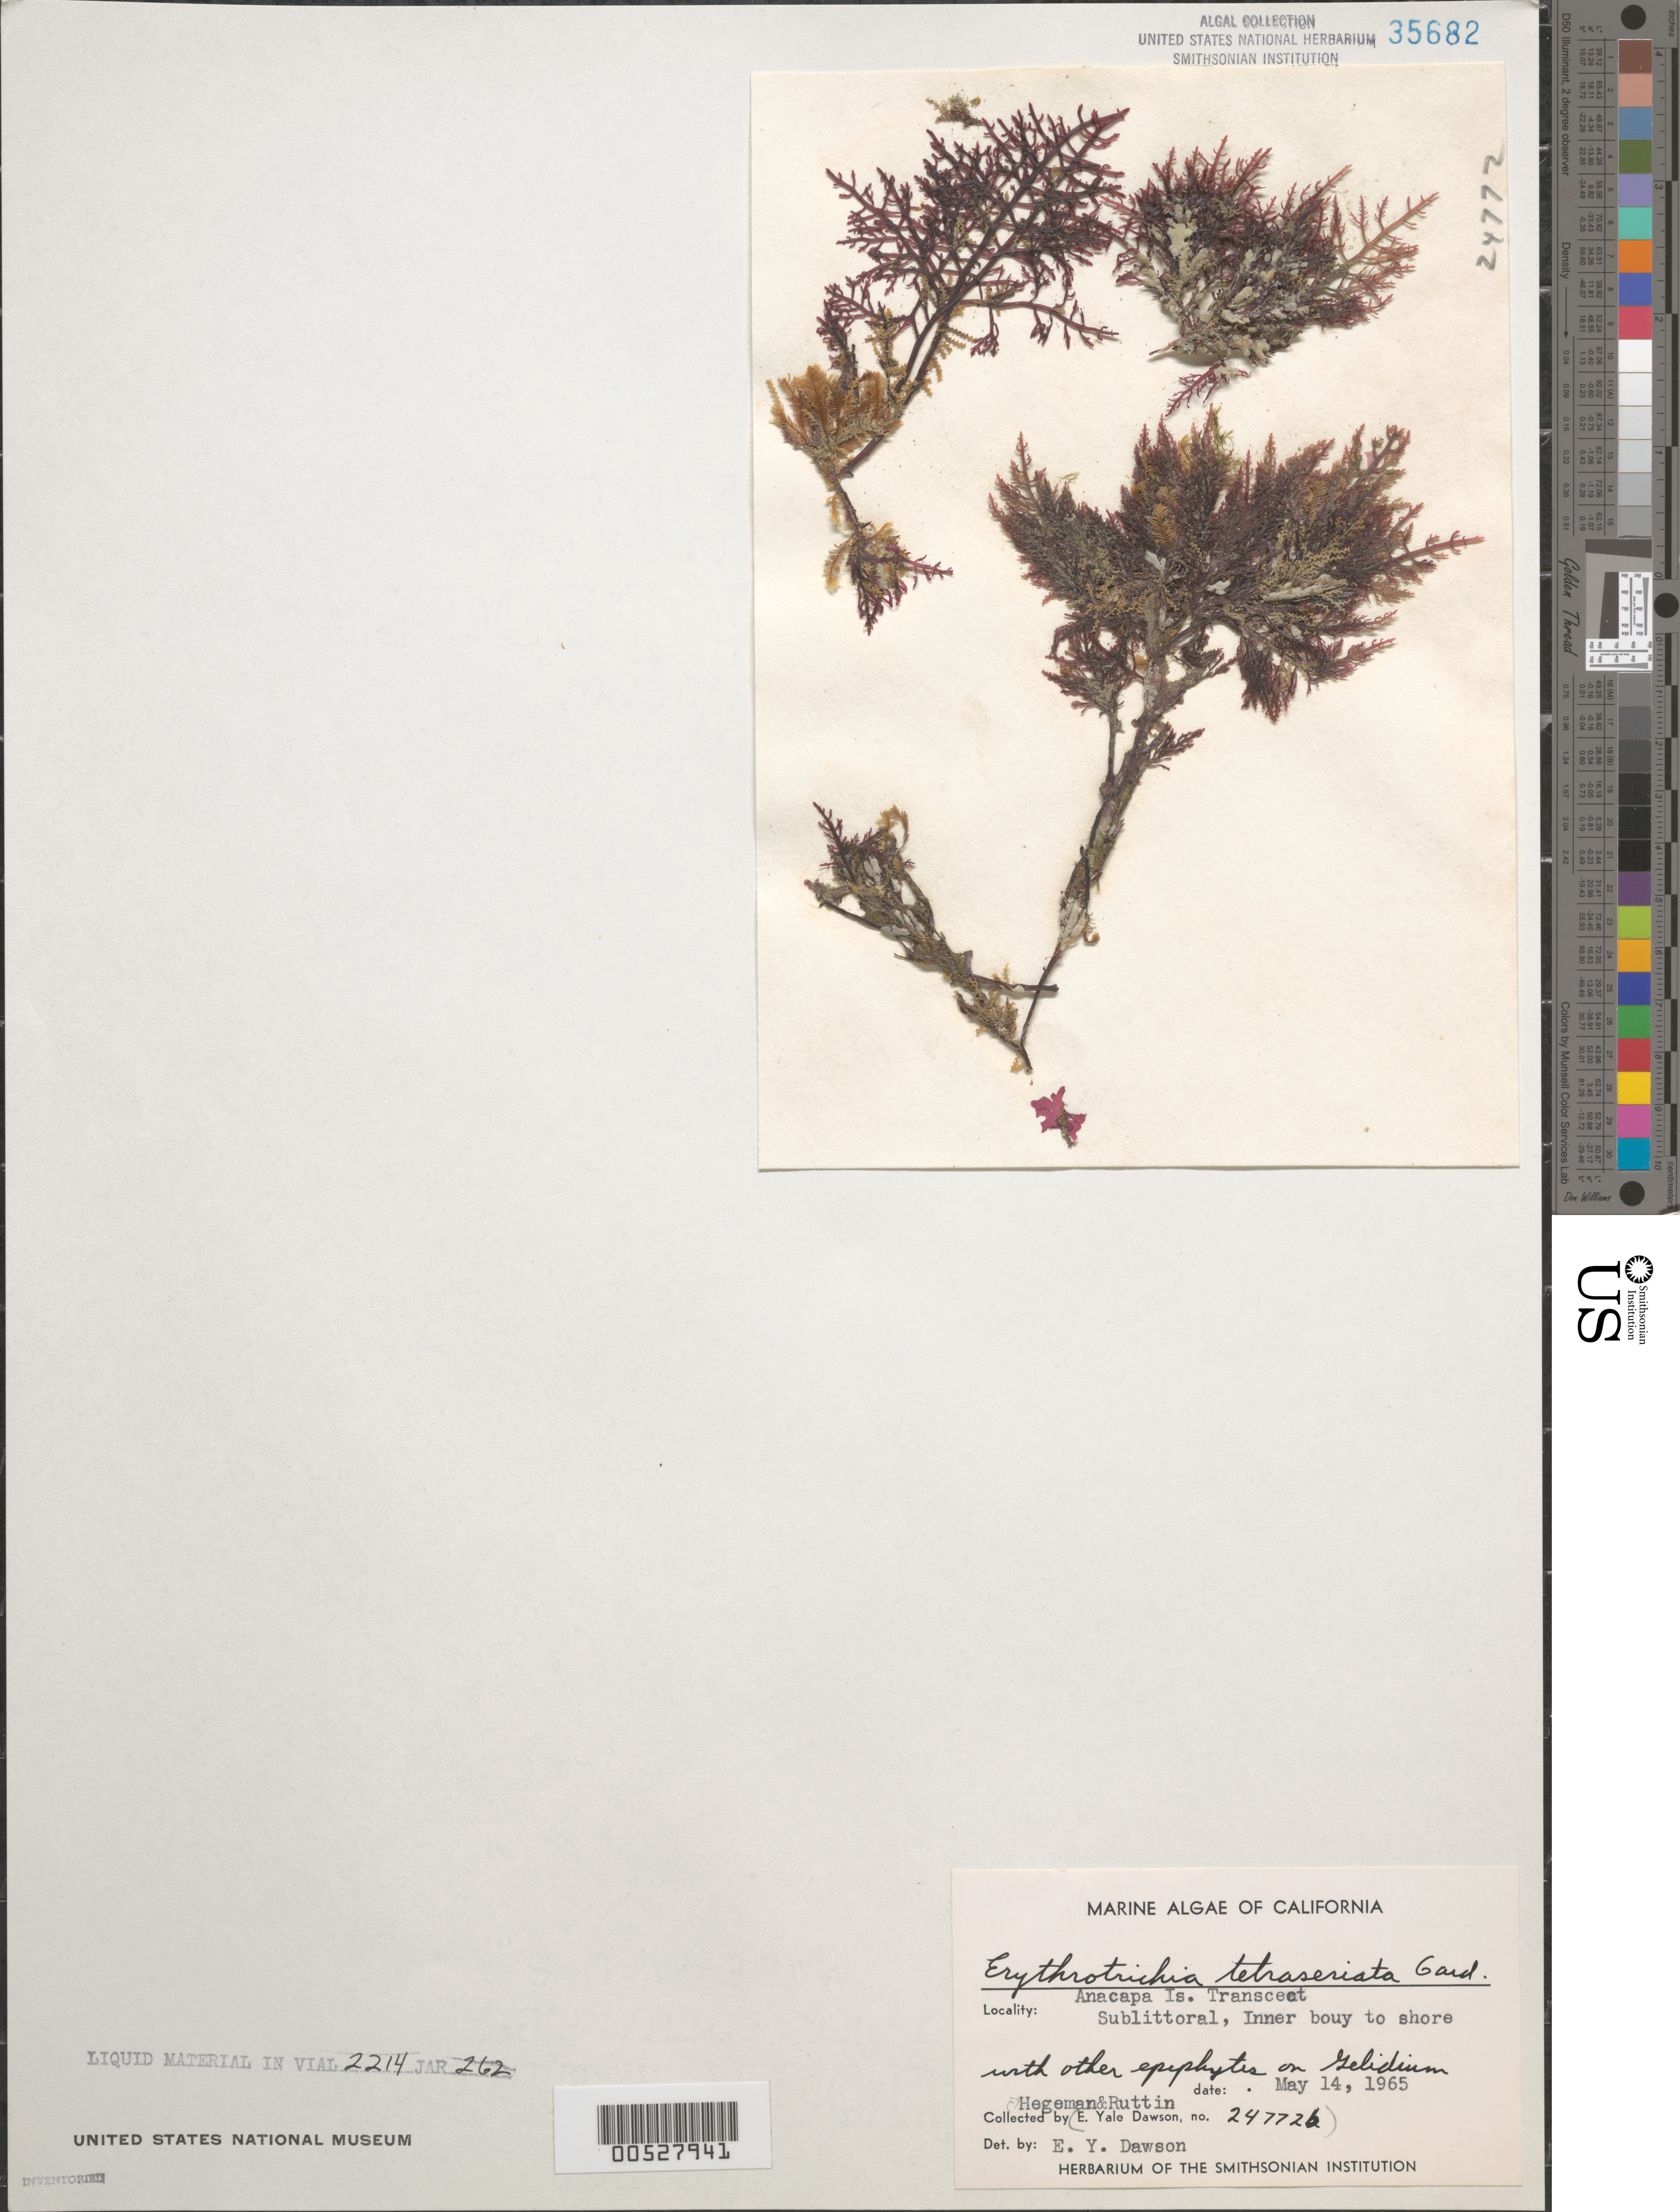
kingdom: Plantae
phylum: Rhodophyta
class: Compsopogonophyceae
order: Erythropeltidales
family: Erythrotrichiaceae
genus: Erythrotrichia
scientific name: Erythrotrichia tetraseriata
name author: N.L. Gardner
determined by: Dawson, E. Y.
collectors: R. Hegeman & -. Ruttin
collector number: EYD 24772b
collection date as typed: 14 May 1965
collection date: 1965-05-14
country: United States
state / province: California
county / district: Ventura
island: Anacapa Island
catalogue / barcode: US 35682